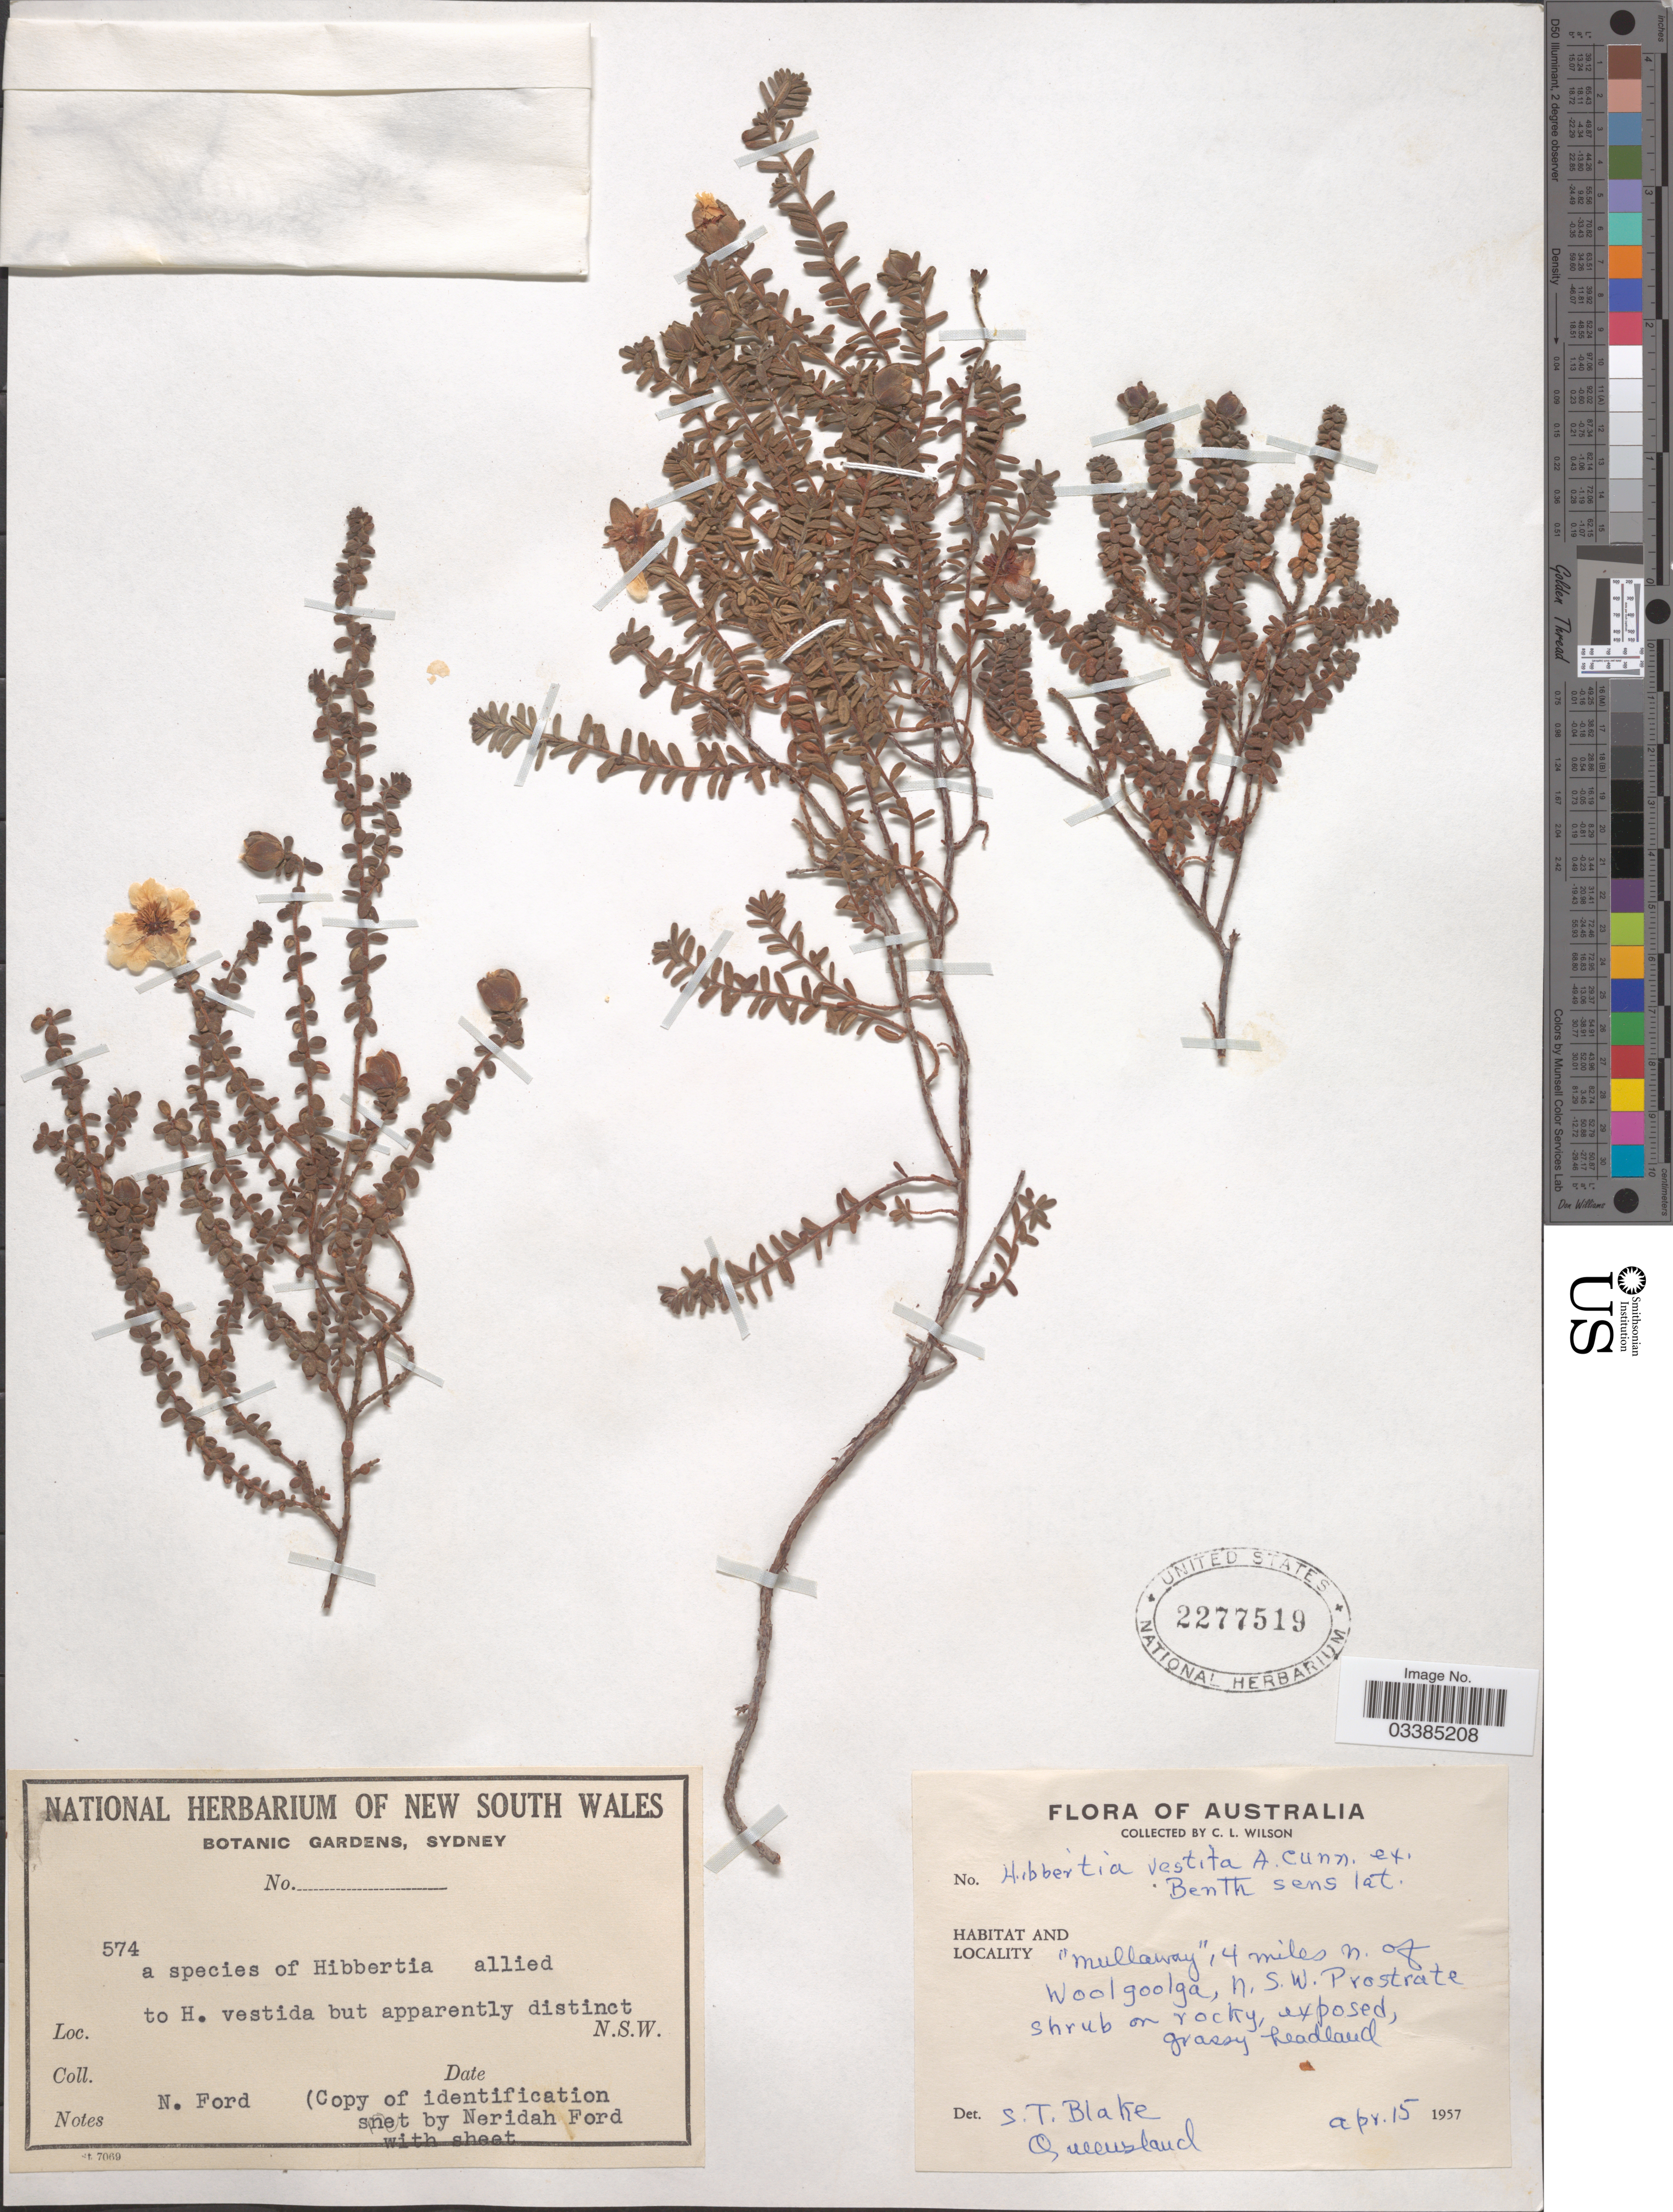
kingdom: Plantae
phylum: Tracheophyta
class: Magnoliopsida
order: Dilleniales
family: Dilleniaceae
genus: Hibbertia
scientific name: Hibbertia vestita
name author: A. Cunn. ex Benth.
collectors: C. L. Wilson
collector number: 574?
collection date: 1957-04-15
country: Australia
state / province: New South Wales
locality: Mullaway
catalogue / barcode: US 2277519